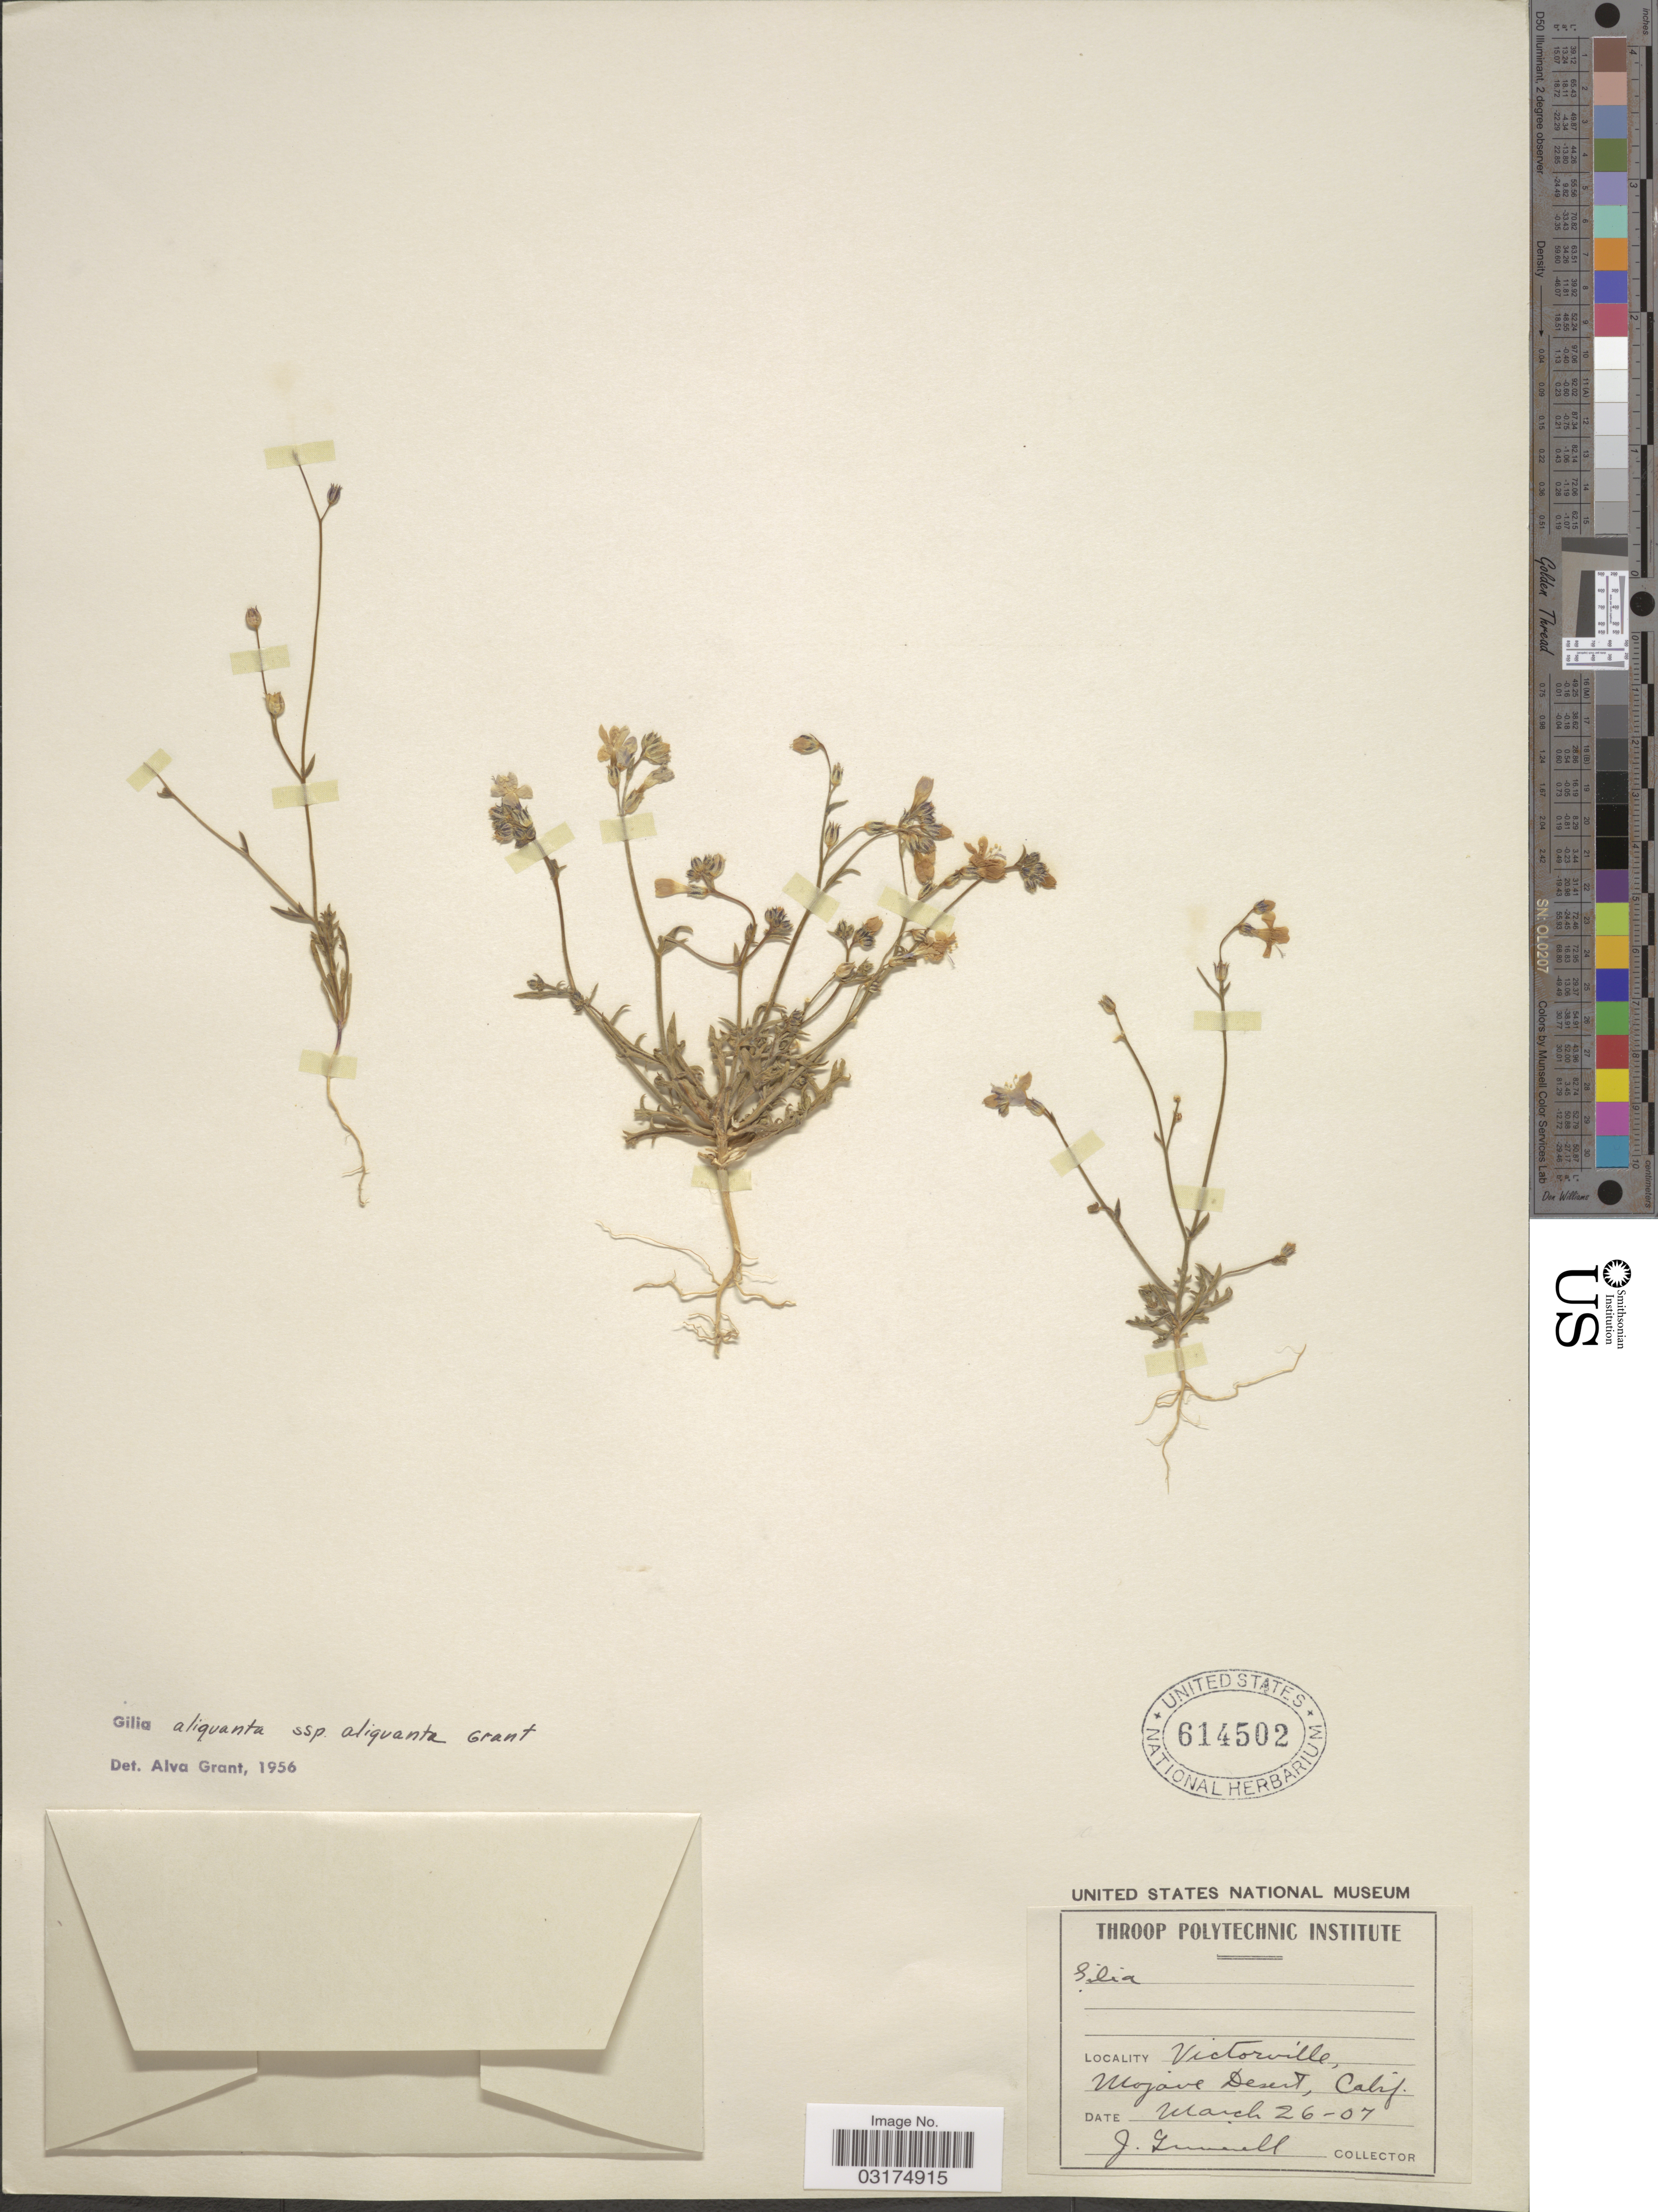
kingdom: Plantae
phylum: Tracheophyta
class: Magnoliopsida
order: Ericales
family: Polemoniaceae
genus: Gilia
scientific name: Gilia aliquanta subsp. aliquanta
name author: A.D. Grant & V.E. Grant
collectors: J. Grinnell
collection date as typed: Transcribed d/m/y: 26/3/7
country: United States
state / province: California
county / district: San Barnadino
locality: Victorville. Mojave Desert, Calif.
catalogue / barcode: US 614502